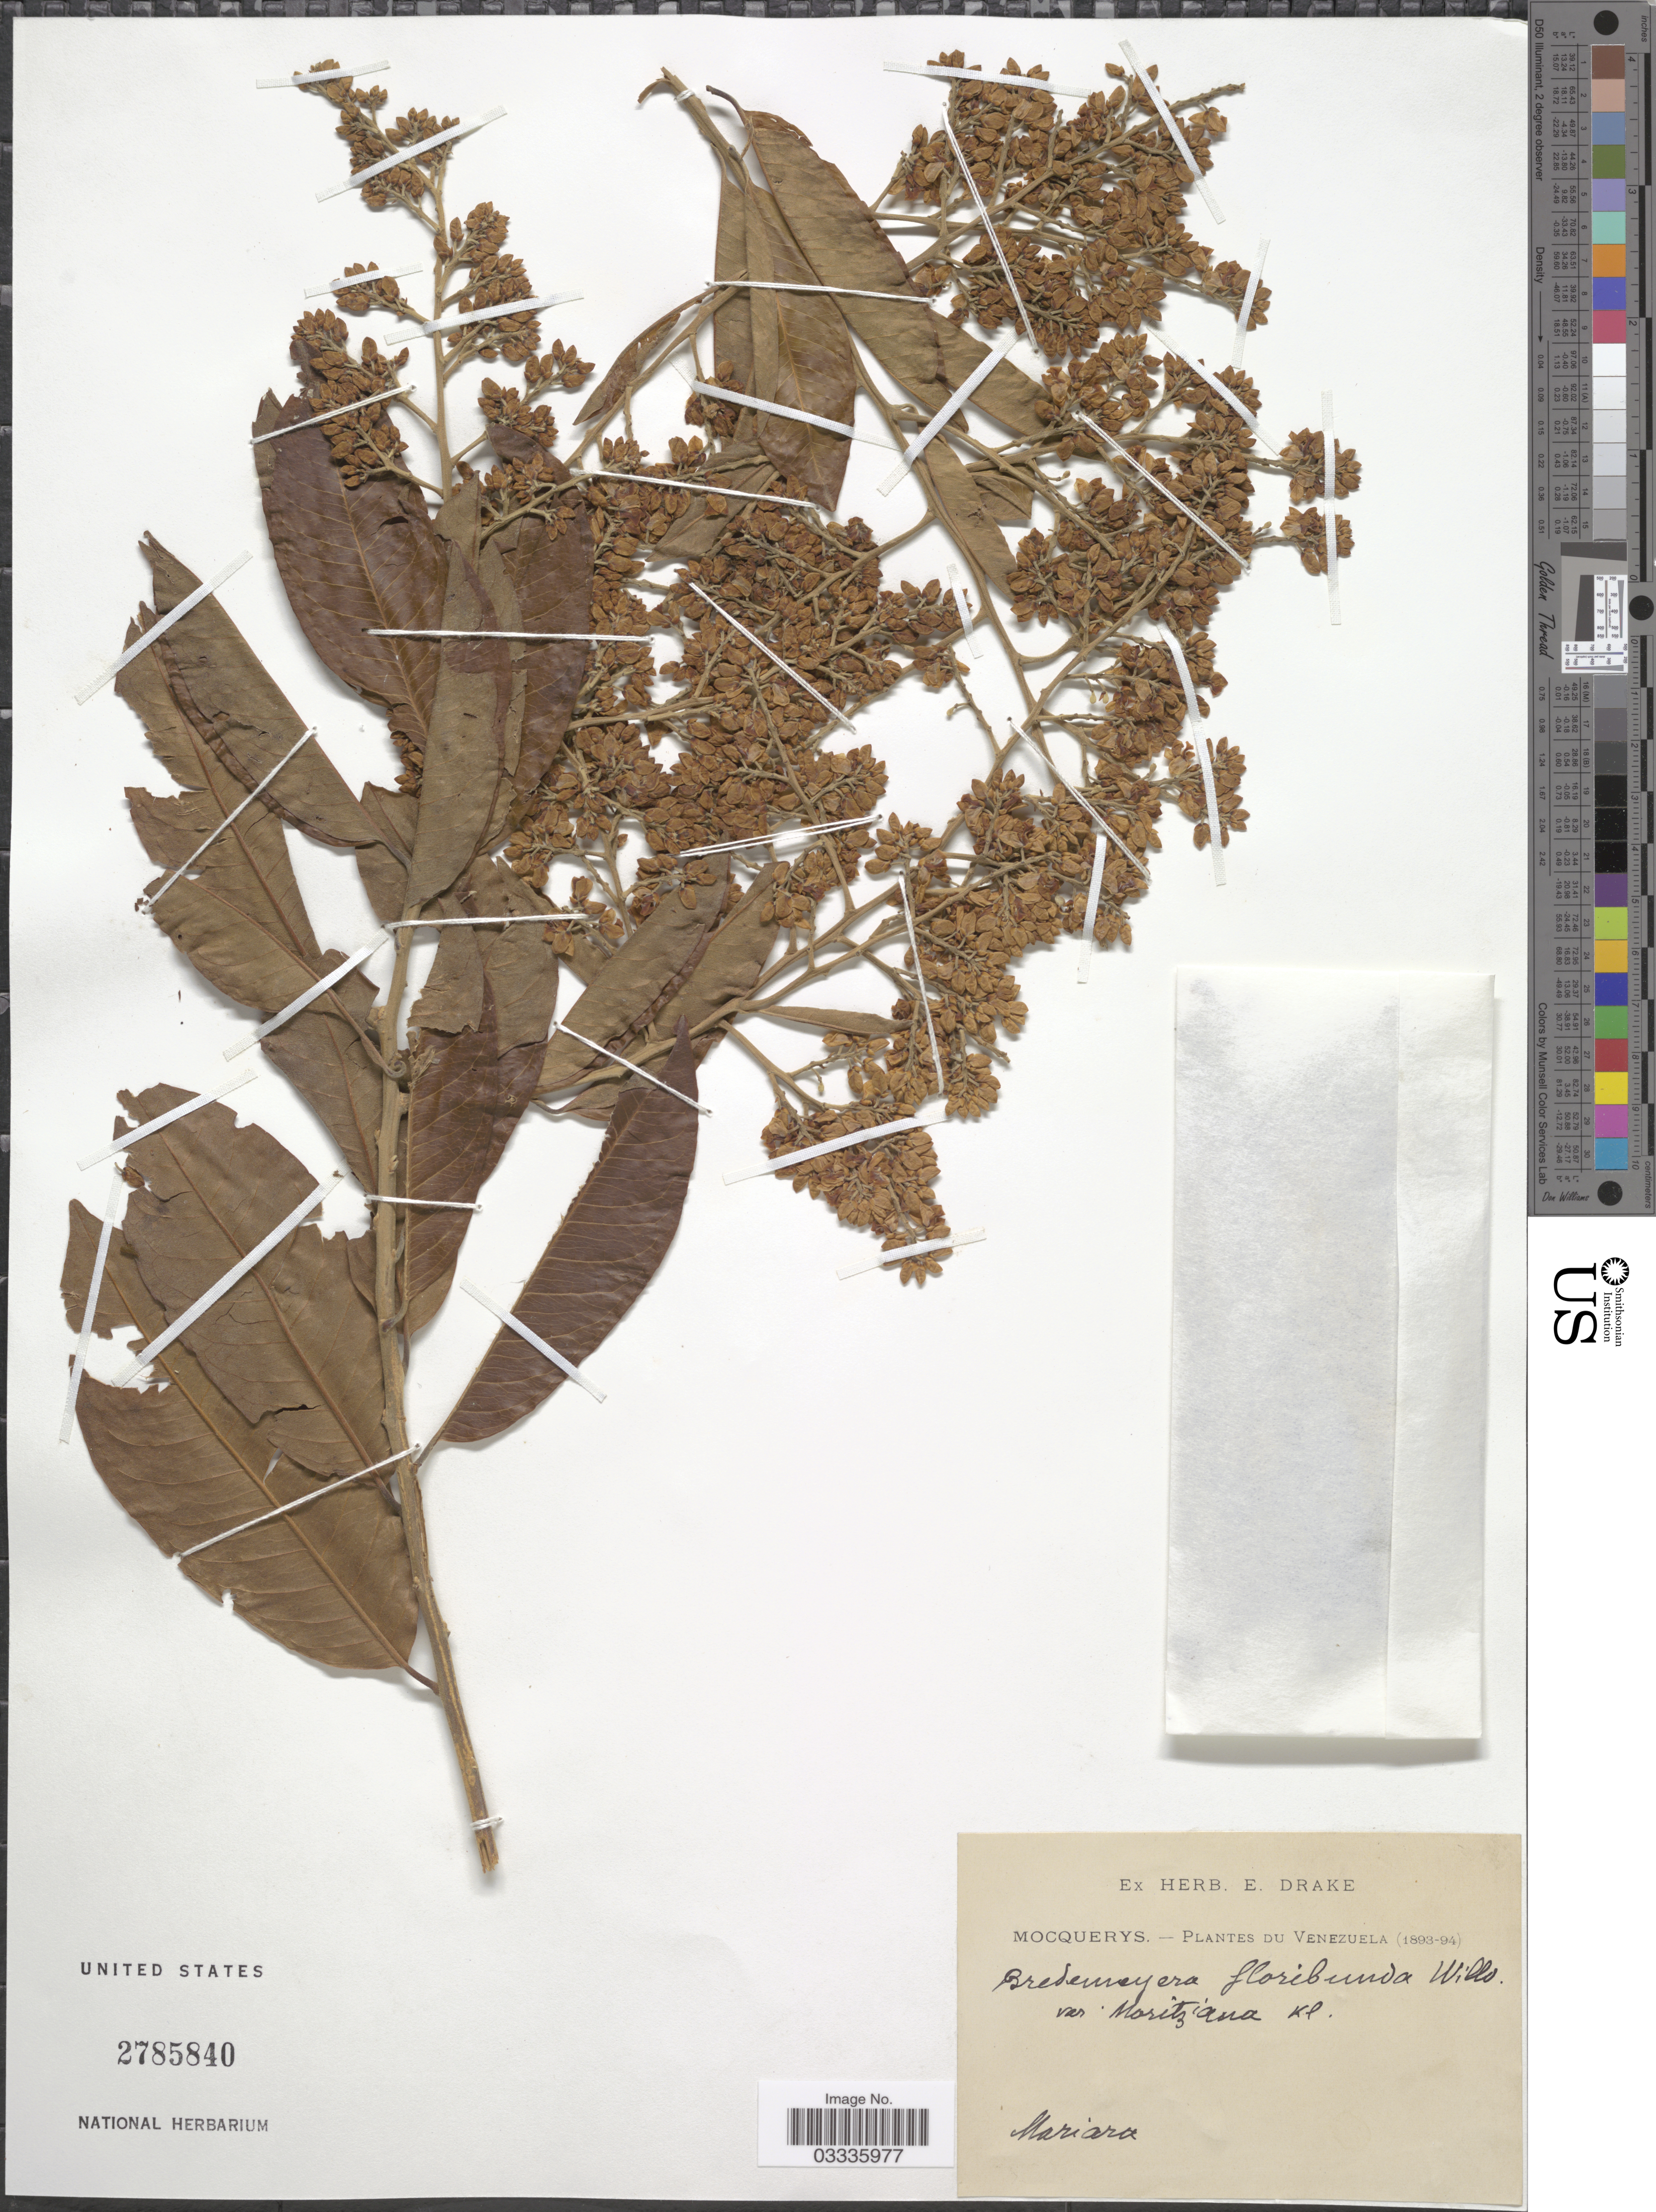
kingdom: Plantae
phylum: Tracheophyta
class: Magnoliopsida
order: Fabales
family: Polygalaceae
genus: Bredemeyera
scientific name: Bredemeyera floribunda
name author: Willd.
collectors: A. Mocquerys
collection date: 1893/1894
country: Venezuela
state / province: Carabobo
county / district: Diego Ibarra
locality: Mariara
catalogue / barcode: US 2785840